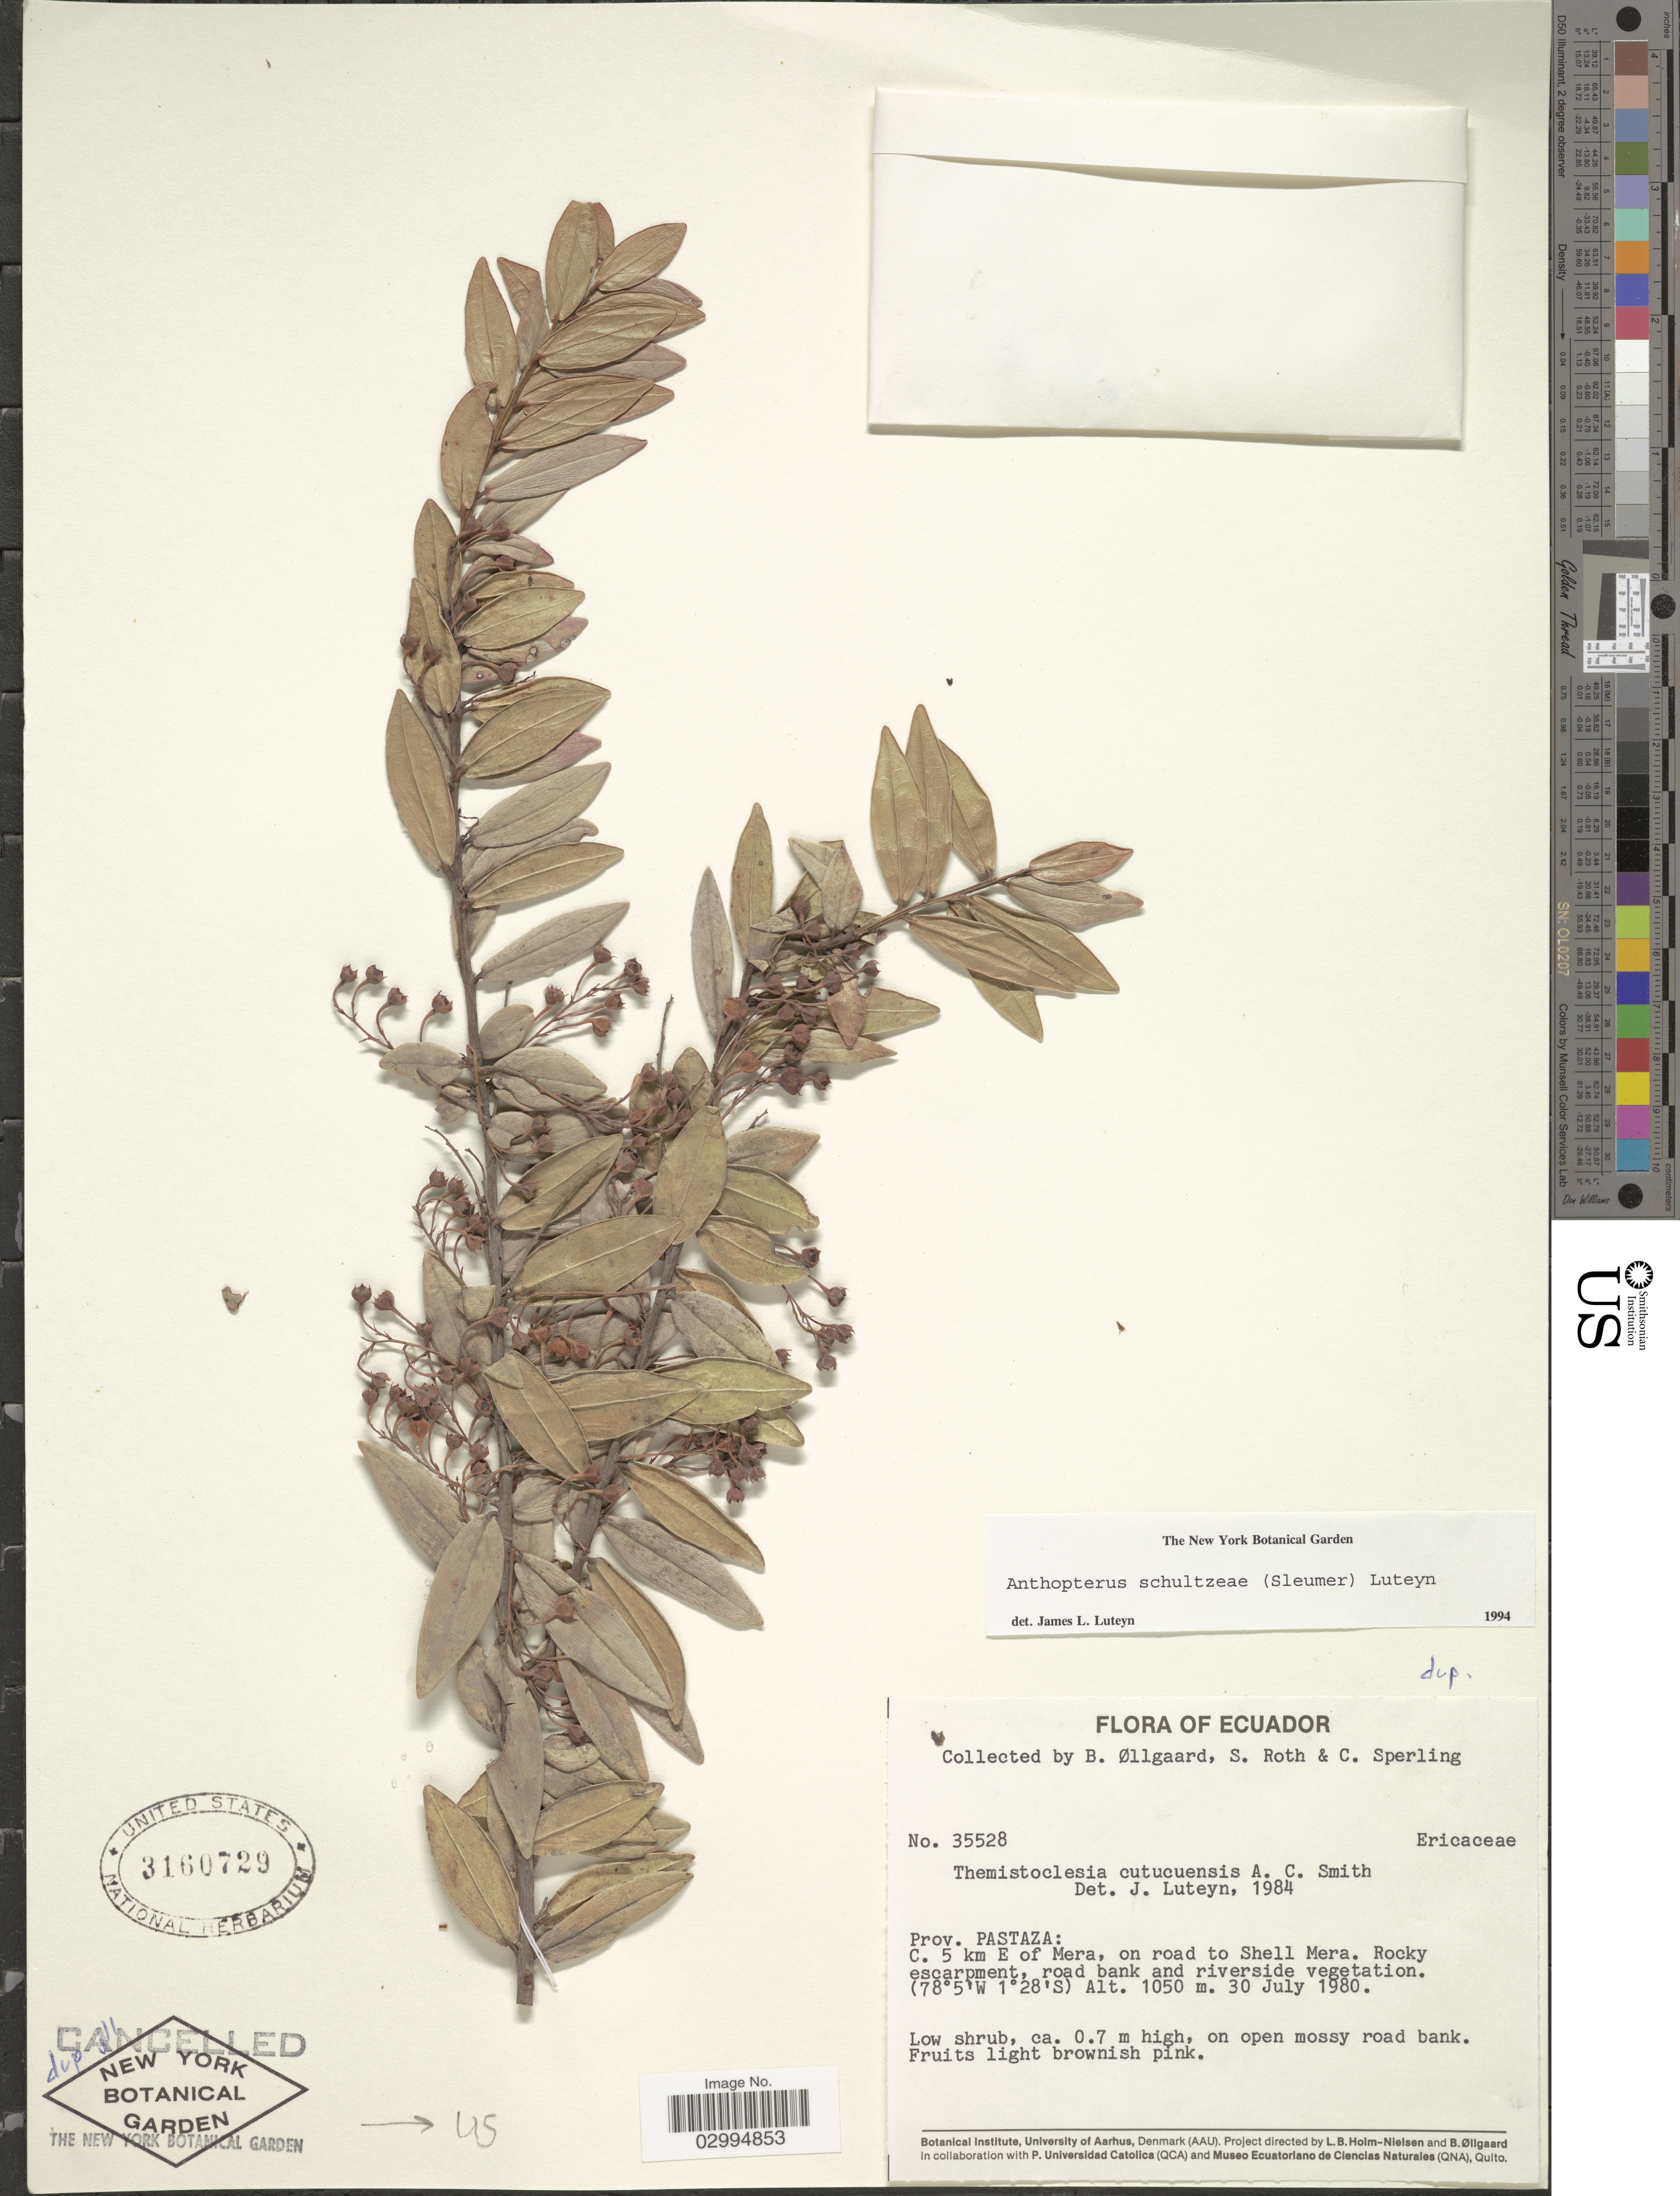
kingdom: Plantae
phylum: Tracheophyta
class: Magnoliopsida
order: Ericales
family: Ericaceae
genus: Anthopterus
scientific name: Anthopterus schultzeae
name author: (Sleumer) Luteyn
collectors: B. Øllgaard, S. Roth & C. Sperling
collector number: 35528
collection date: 1980-07-30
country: Ecuador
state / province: Pastaza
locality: C. 5 km E of Mera, on road to Shell Mera.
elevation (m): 1050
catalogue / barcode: US 3160729